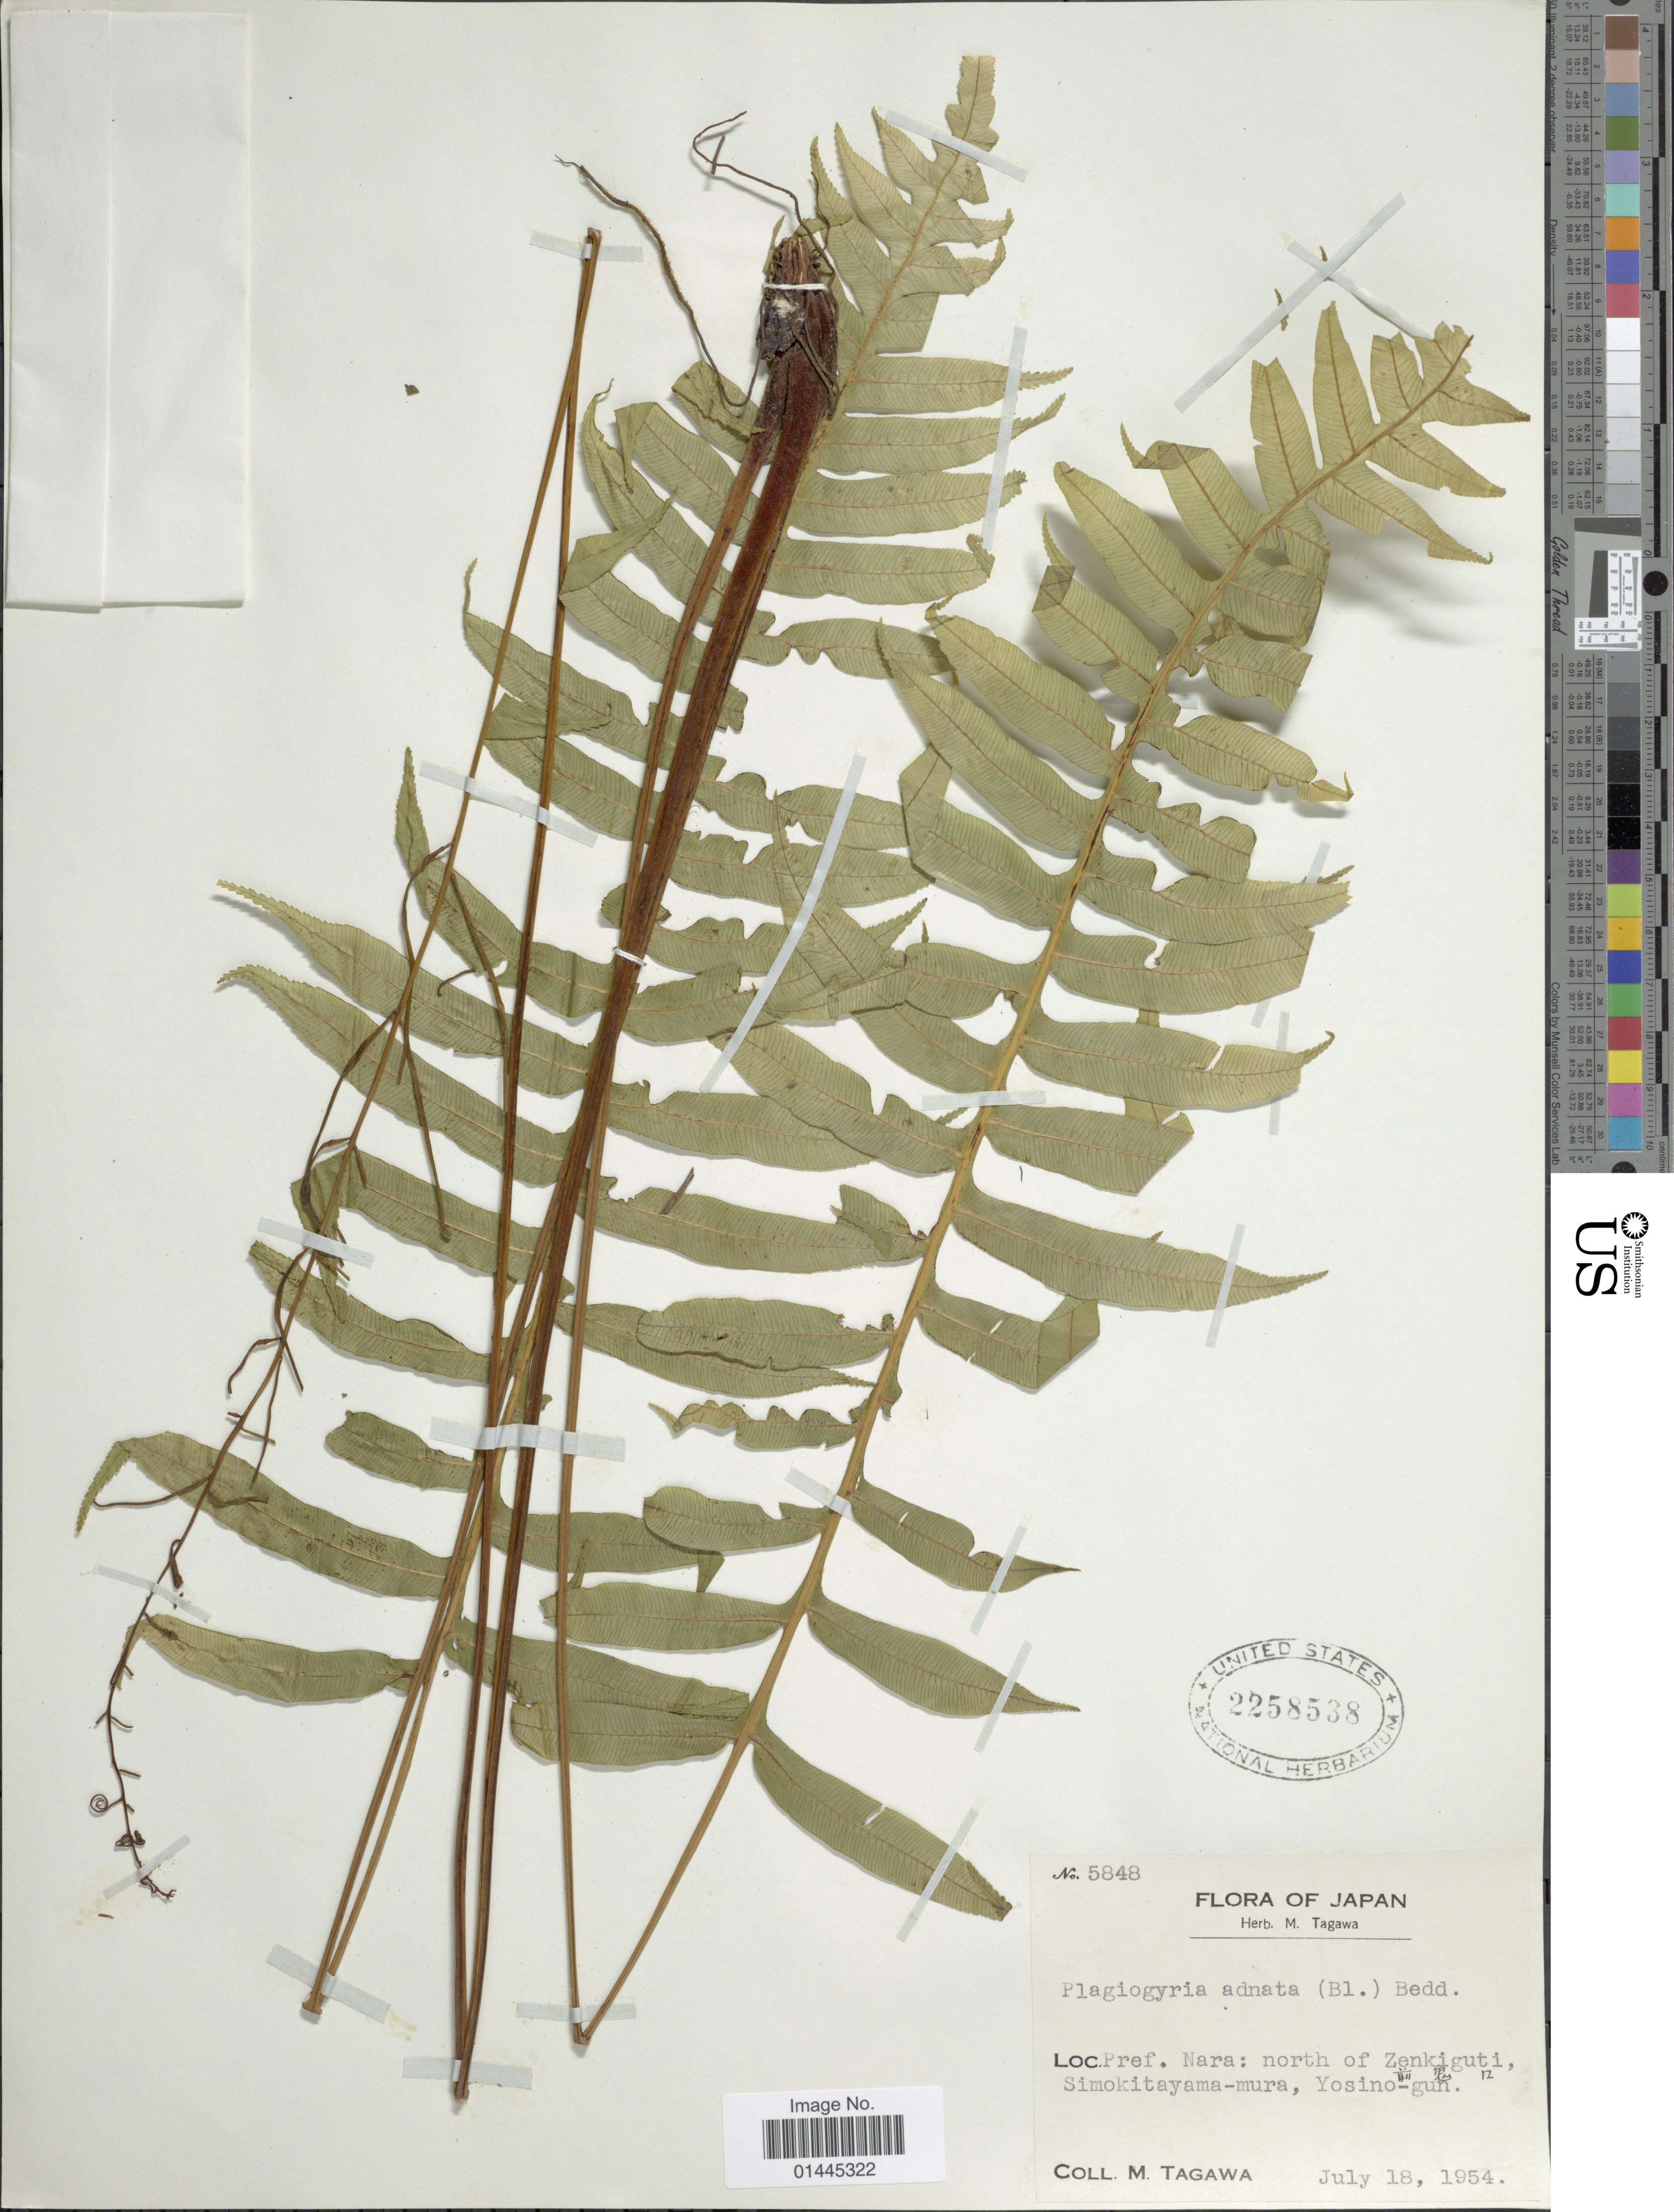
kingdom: Plantae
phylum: Tracheophyta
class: Polypodiopsida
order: Cyatheales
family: Plagiogyriaceae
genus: Plagiogyria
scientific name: Plagiogyria adnata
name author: (Blume) Bedd.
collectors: M. Tagawa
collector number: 5848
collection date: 1954-07-18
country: Japan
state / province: Nara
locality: North of Zenkiguti, Simokitayama-mura, Yosino-gun.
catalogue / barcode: US 2258538